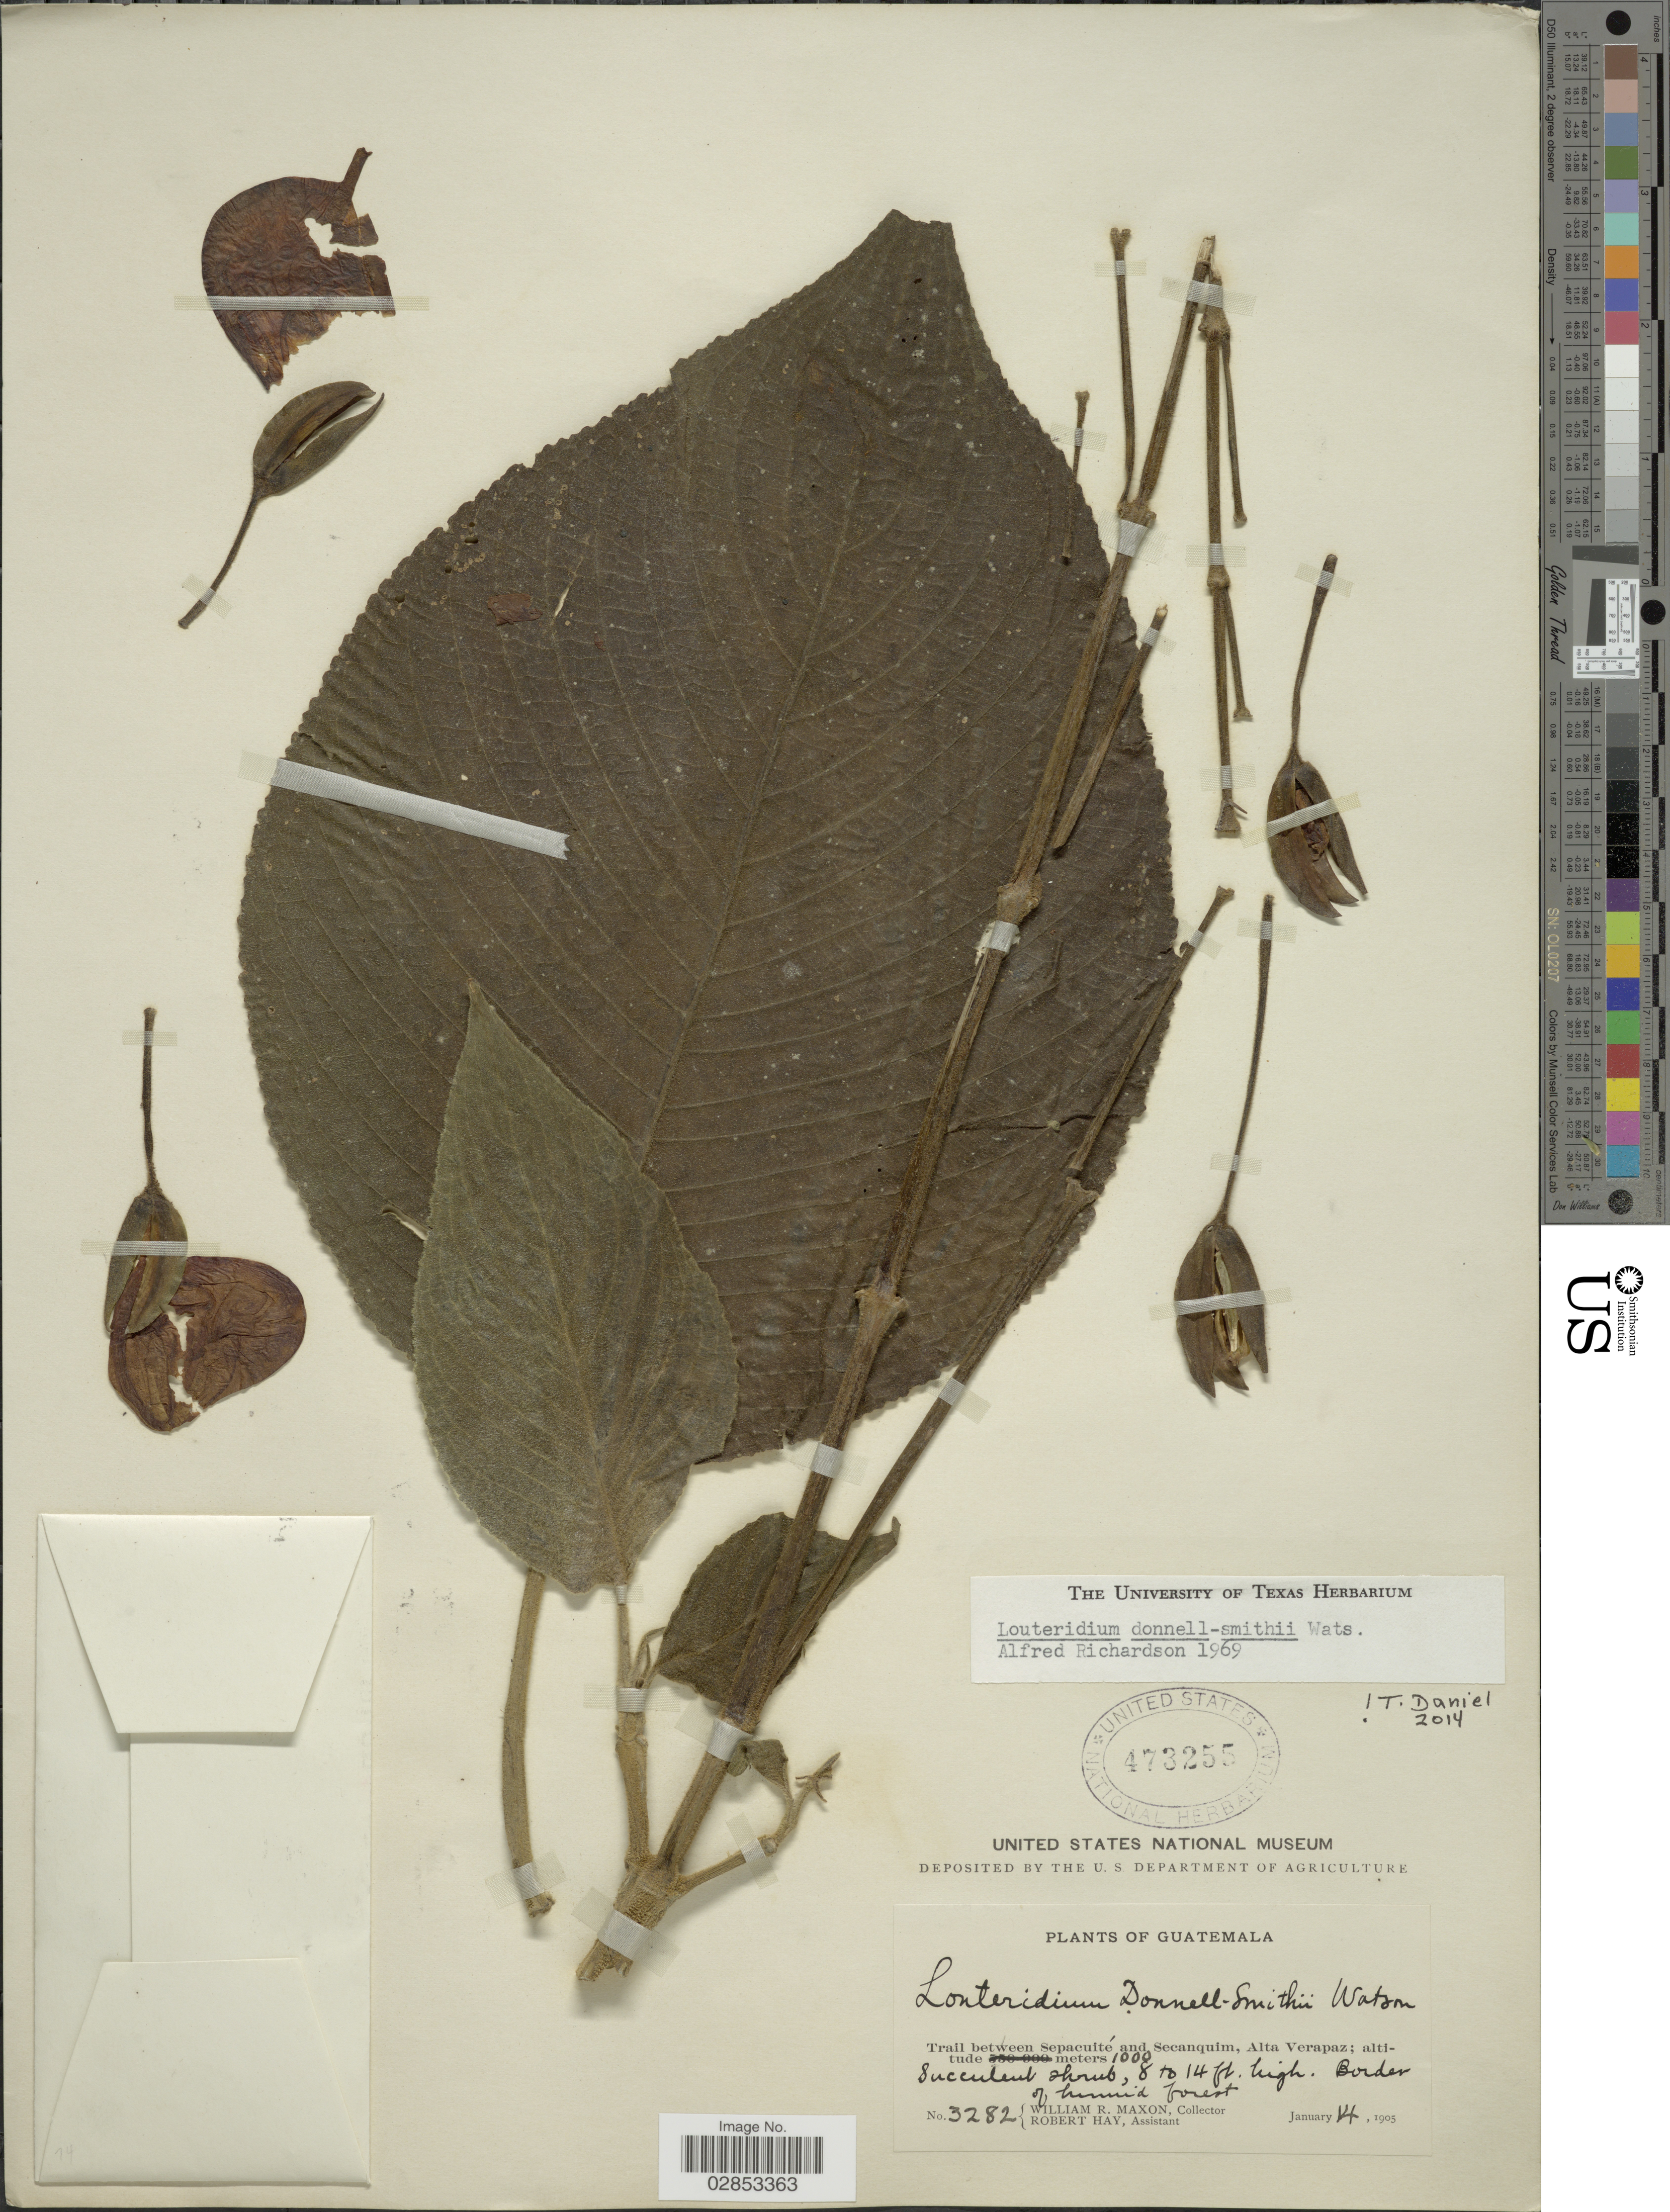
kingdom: Plantae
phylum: Tracheophyta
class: Magnoliopsida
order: Lamiales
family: Acanthaceae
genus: Louteridium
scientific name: Louteridium donnell-smithii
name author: S. Watson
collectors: W. R. Maxon & R. H. Hay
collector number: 3282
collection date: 1905-01-14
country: Guatemala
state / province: Alta Verapaz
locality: Trail between Sepacuité and Secanquim.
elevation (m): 1000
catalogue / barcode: US 473255